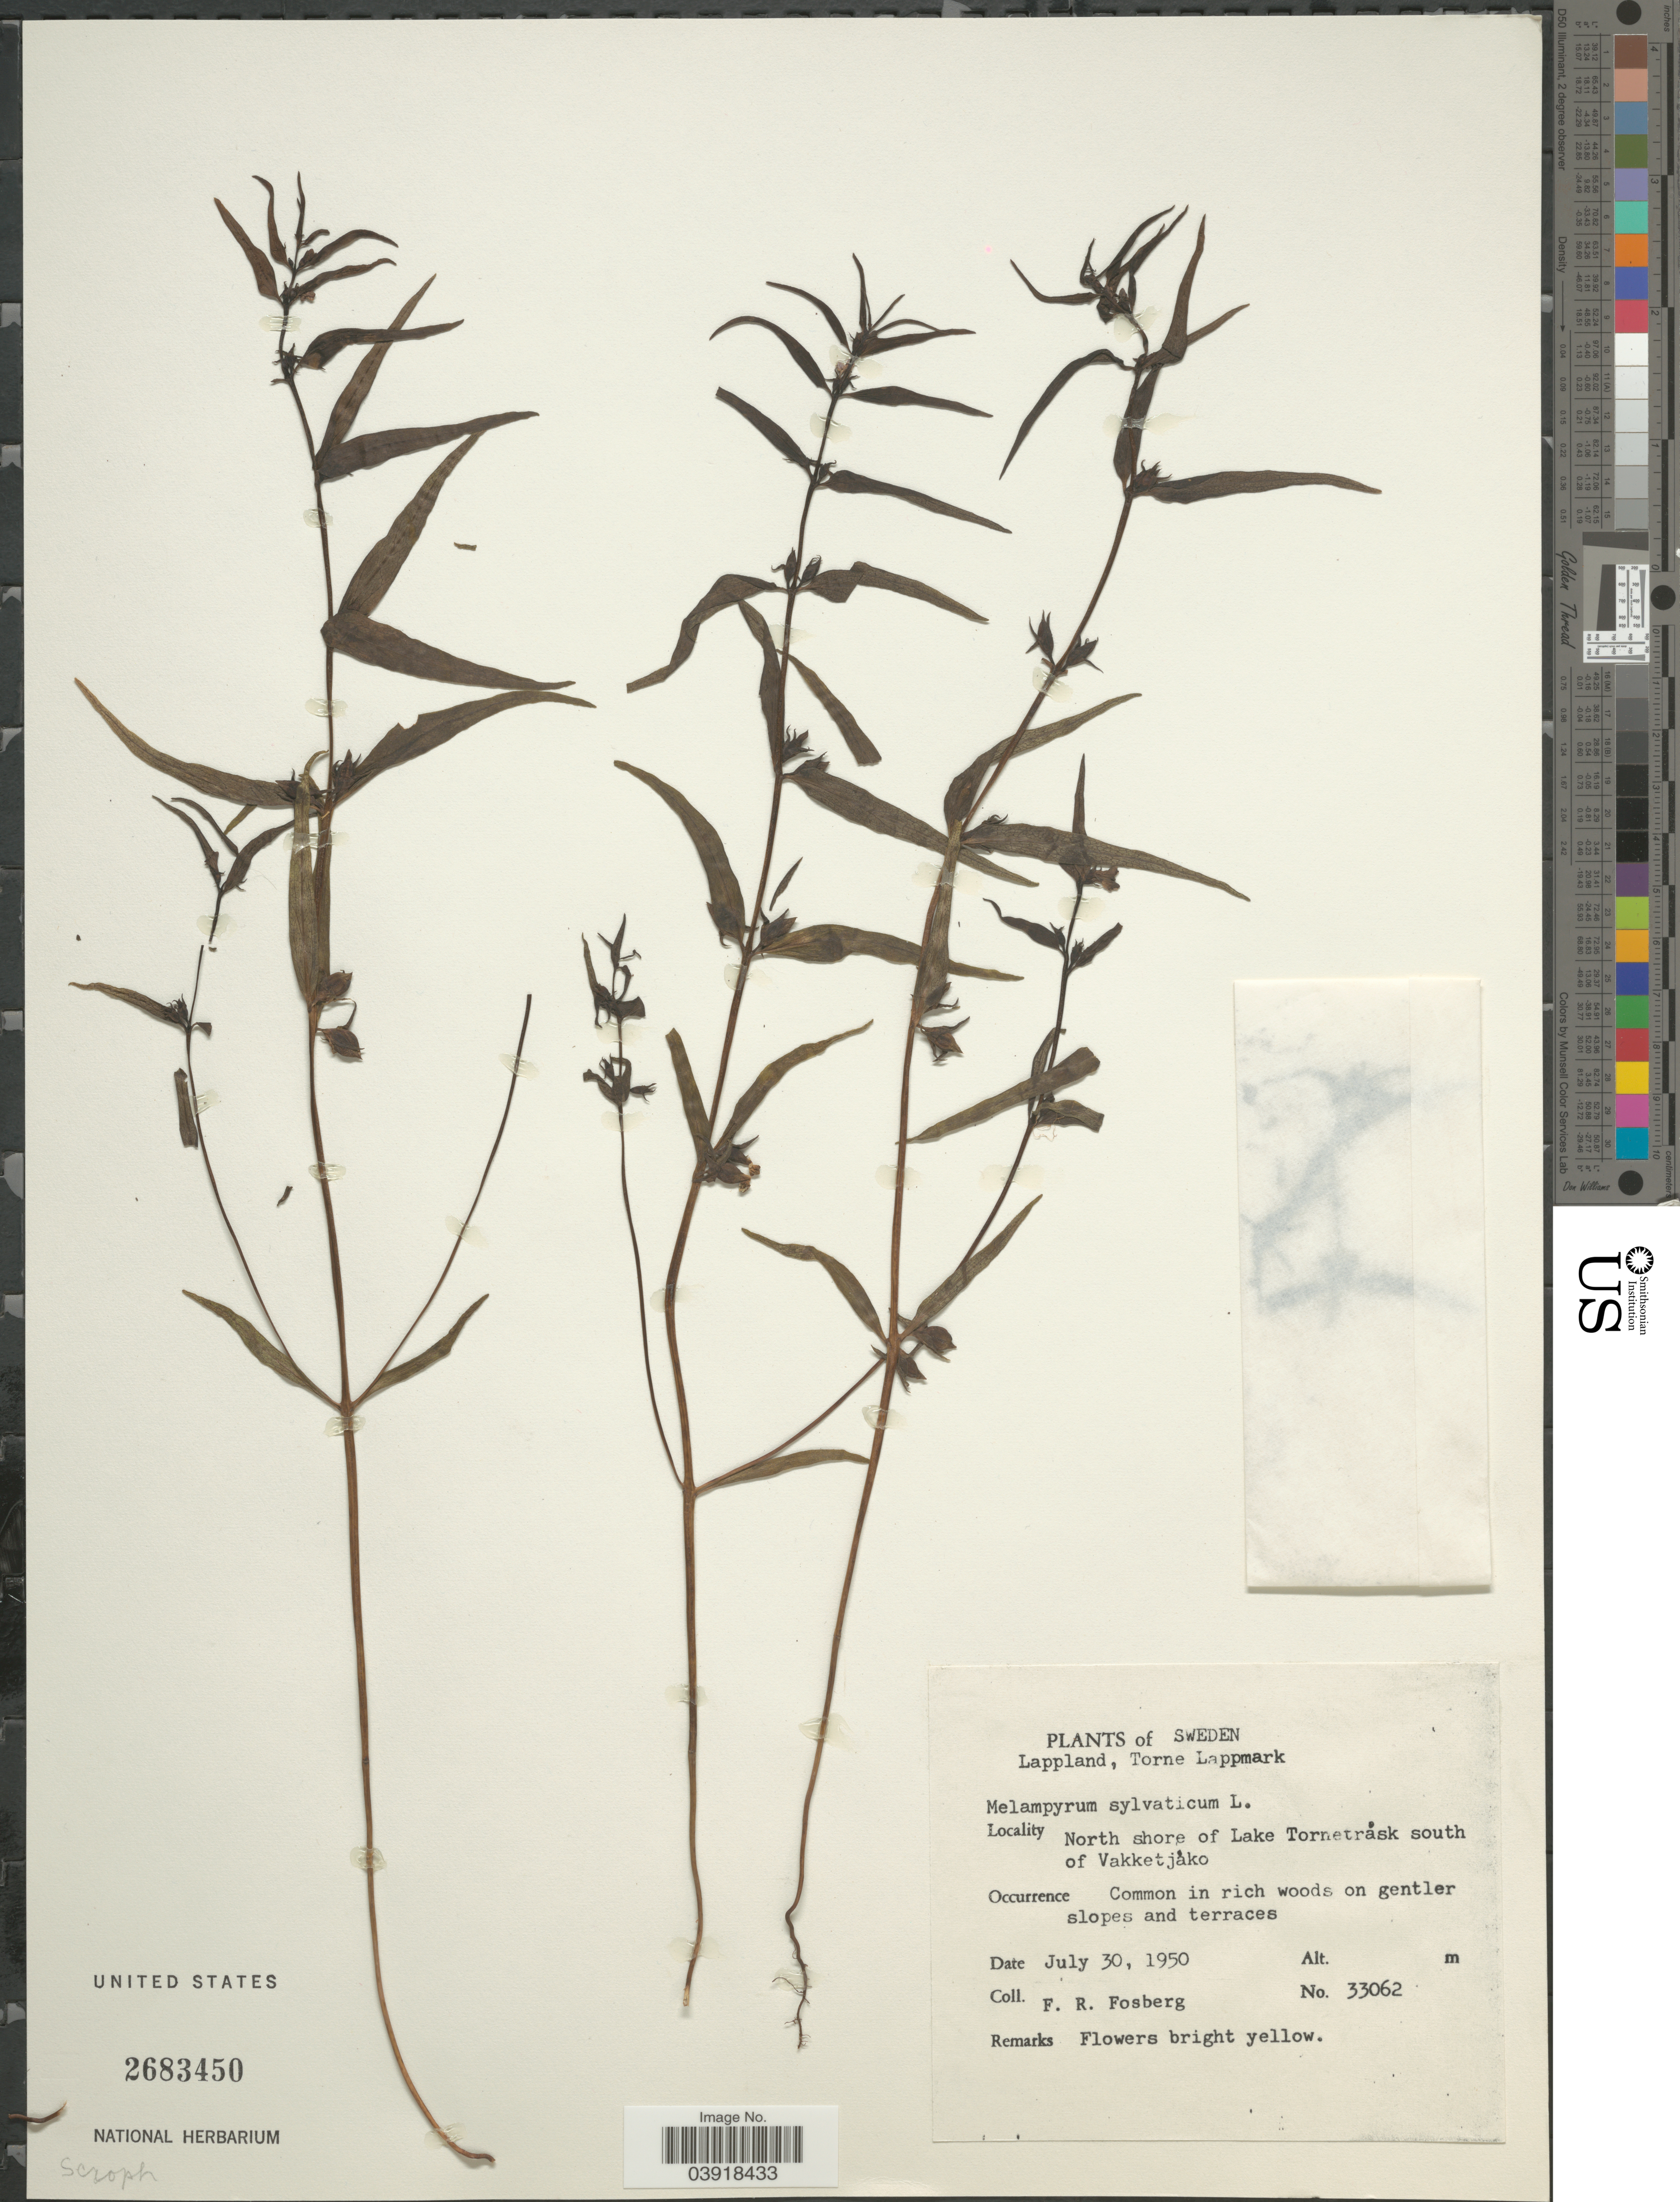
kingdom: Plantae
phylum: Tracheophyta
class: Magnoliopsida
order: Lamiales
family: Orobanchaceae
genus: Melampyrum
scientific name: Melampyrum sylvaticum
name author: L.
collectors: F. R. Fosberg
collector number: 33062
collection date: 1950-07-30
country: Sweden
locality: Lappland, Torne Lappmark. North shore of Lake Tornetrask south of Vakketjako.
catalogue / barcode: US 2683450